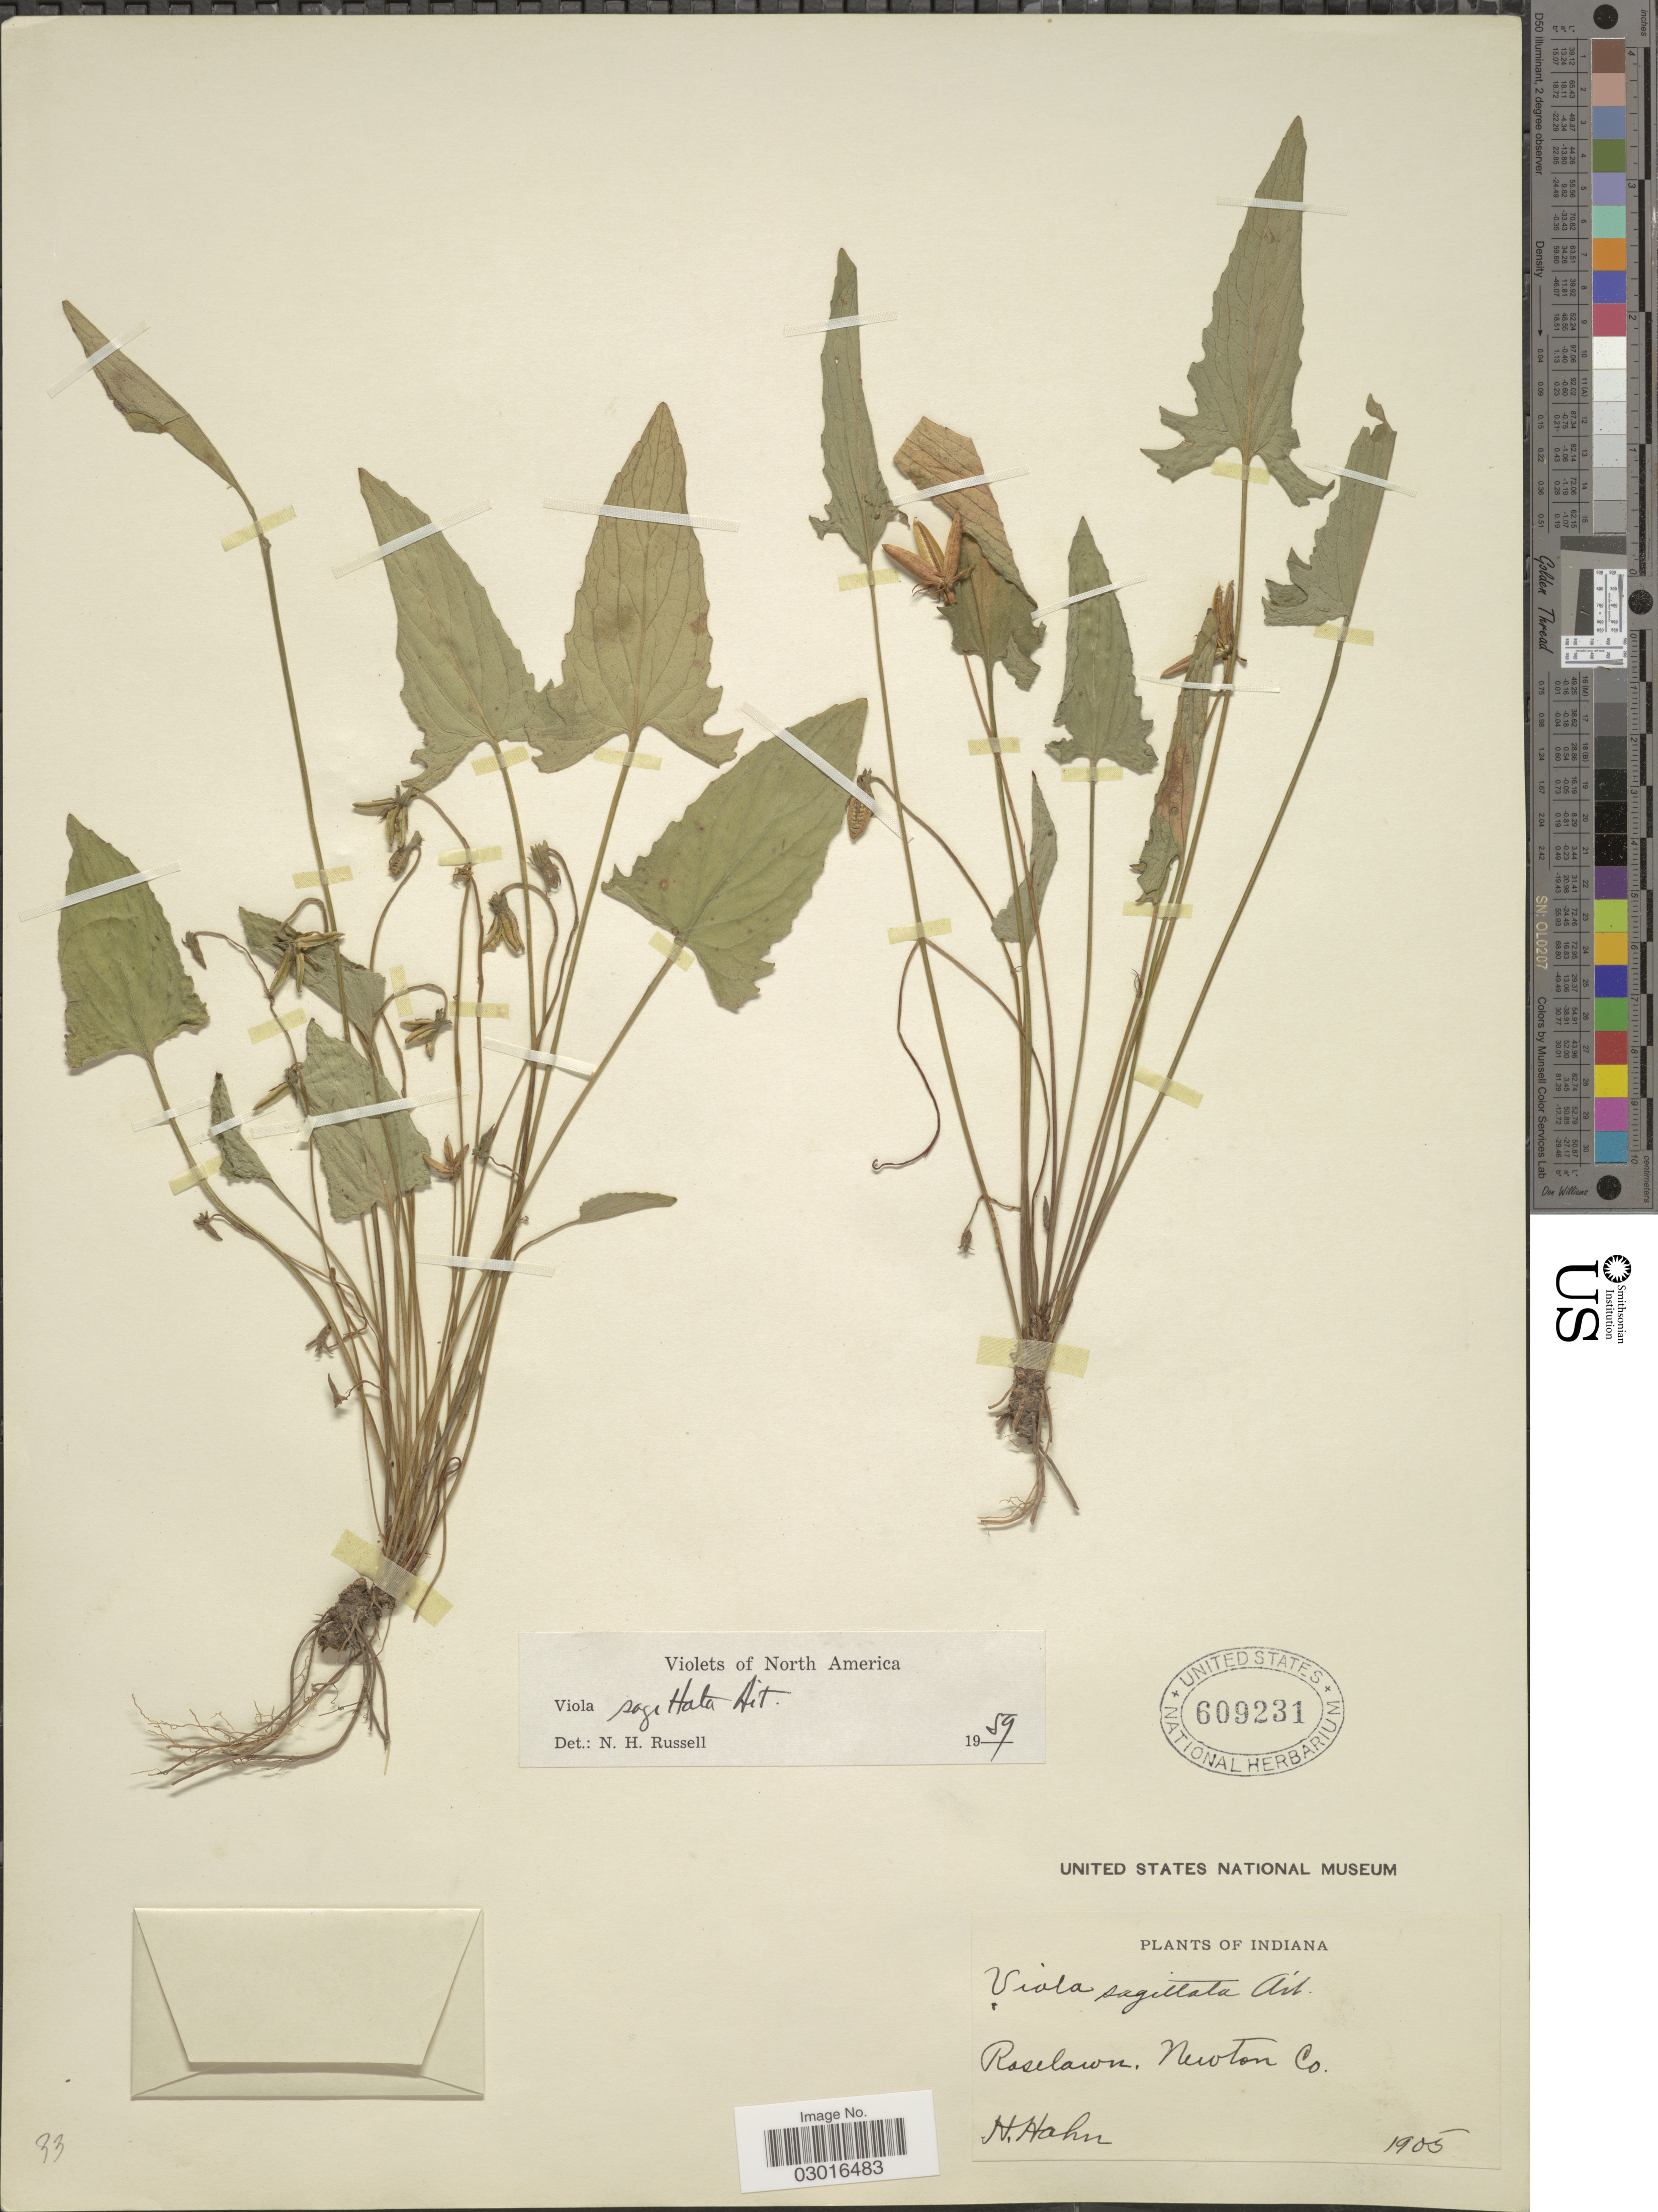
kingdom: Plantae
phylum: Tracheophyta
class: Magnoliopsida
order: Malpighiales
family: Violaceae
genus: Viola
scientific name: Viola sagittata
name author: Aiton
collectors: H. Hahn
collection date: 1905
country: United States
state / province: Indiana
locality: Roselawn. Newton Co.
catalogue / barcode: US 609231